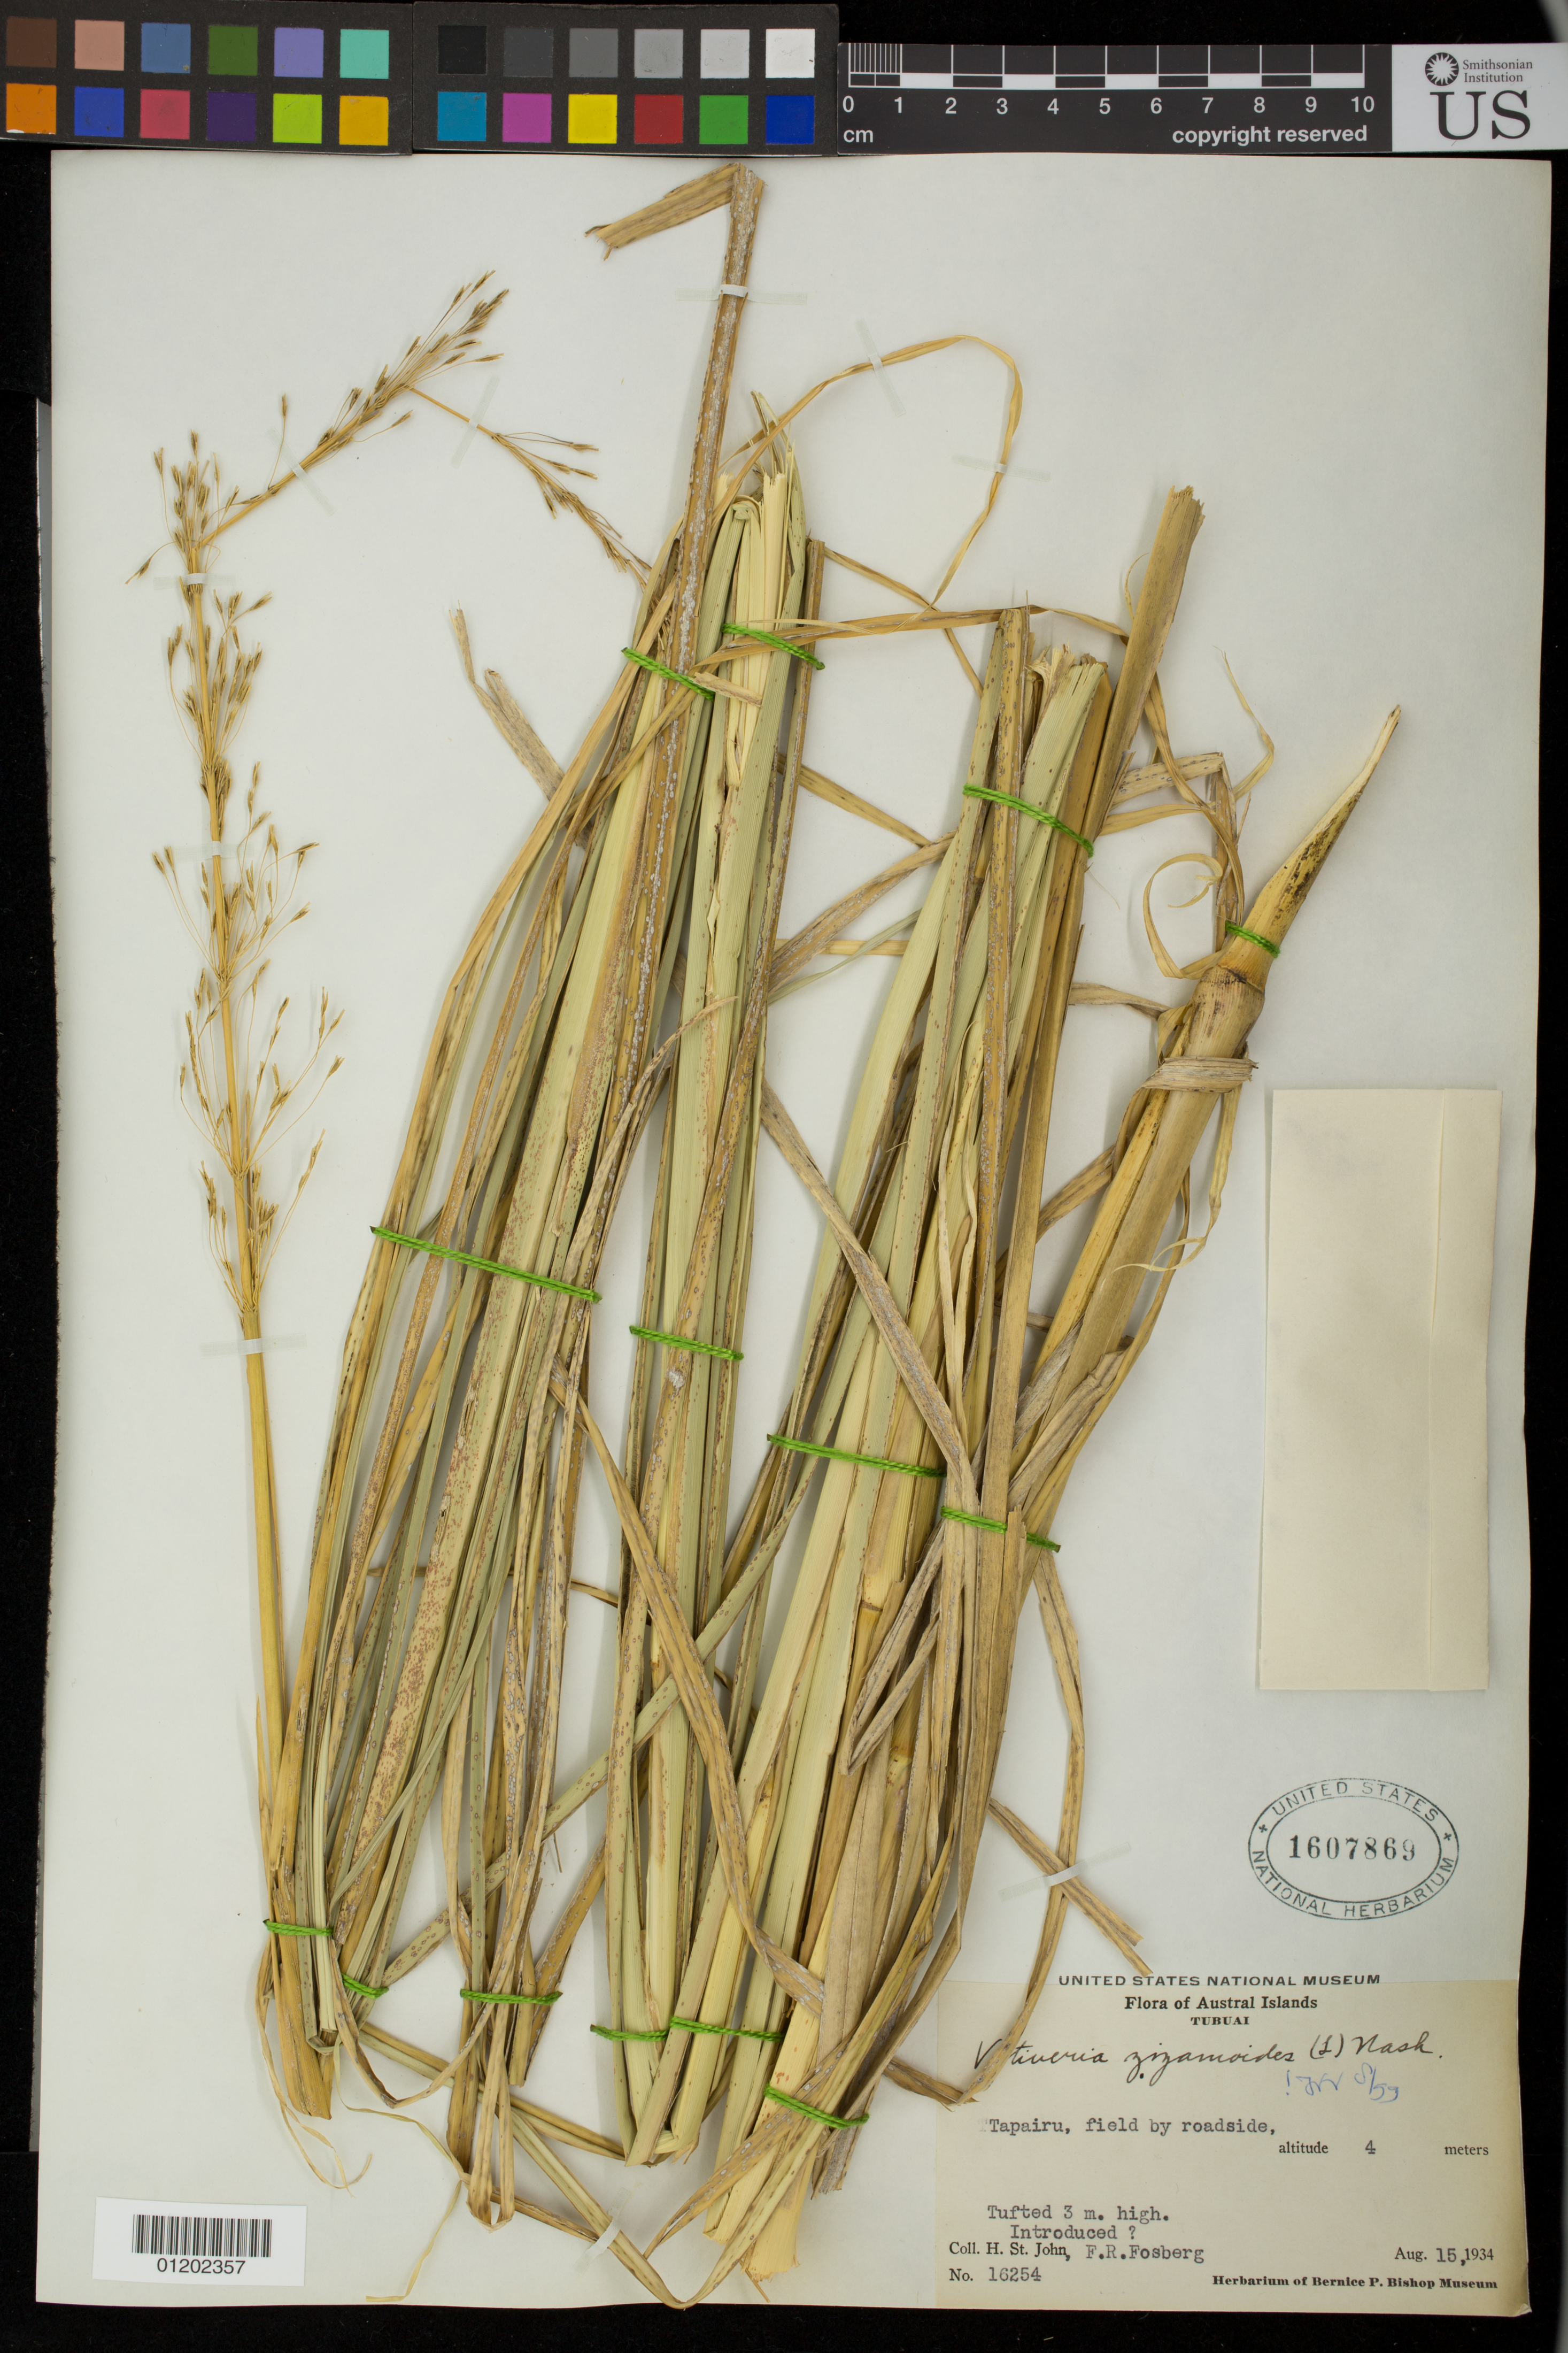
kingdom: Plantae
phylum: Tracheophyta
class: Liliopsida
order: Poales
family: Poaceae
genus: Vetiveria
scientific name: Vetiveria zizanioides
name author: (L.) Nash ex Small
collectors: H. St. John & F. R. Fosberg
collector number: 16254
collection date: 1934-08-15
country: French Polynesia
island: Tubuai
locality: Tapairu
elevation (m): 4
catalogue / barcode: US 1607869